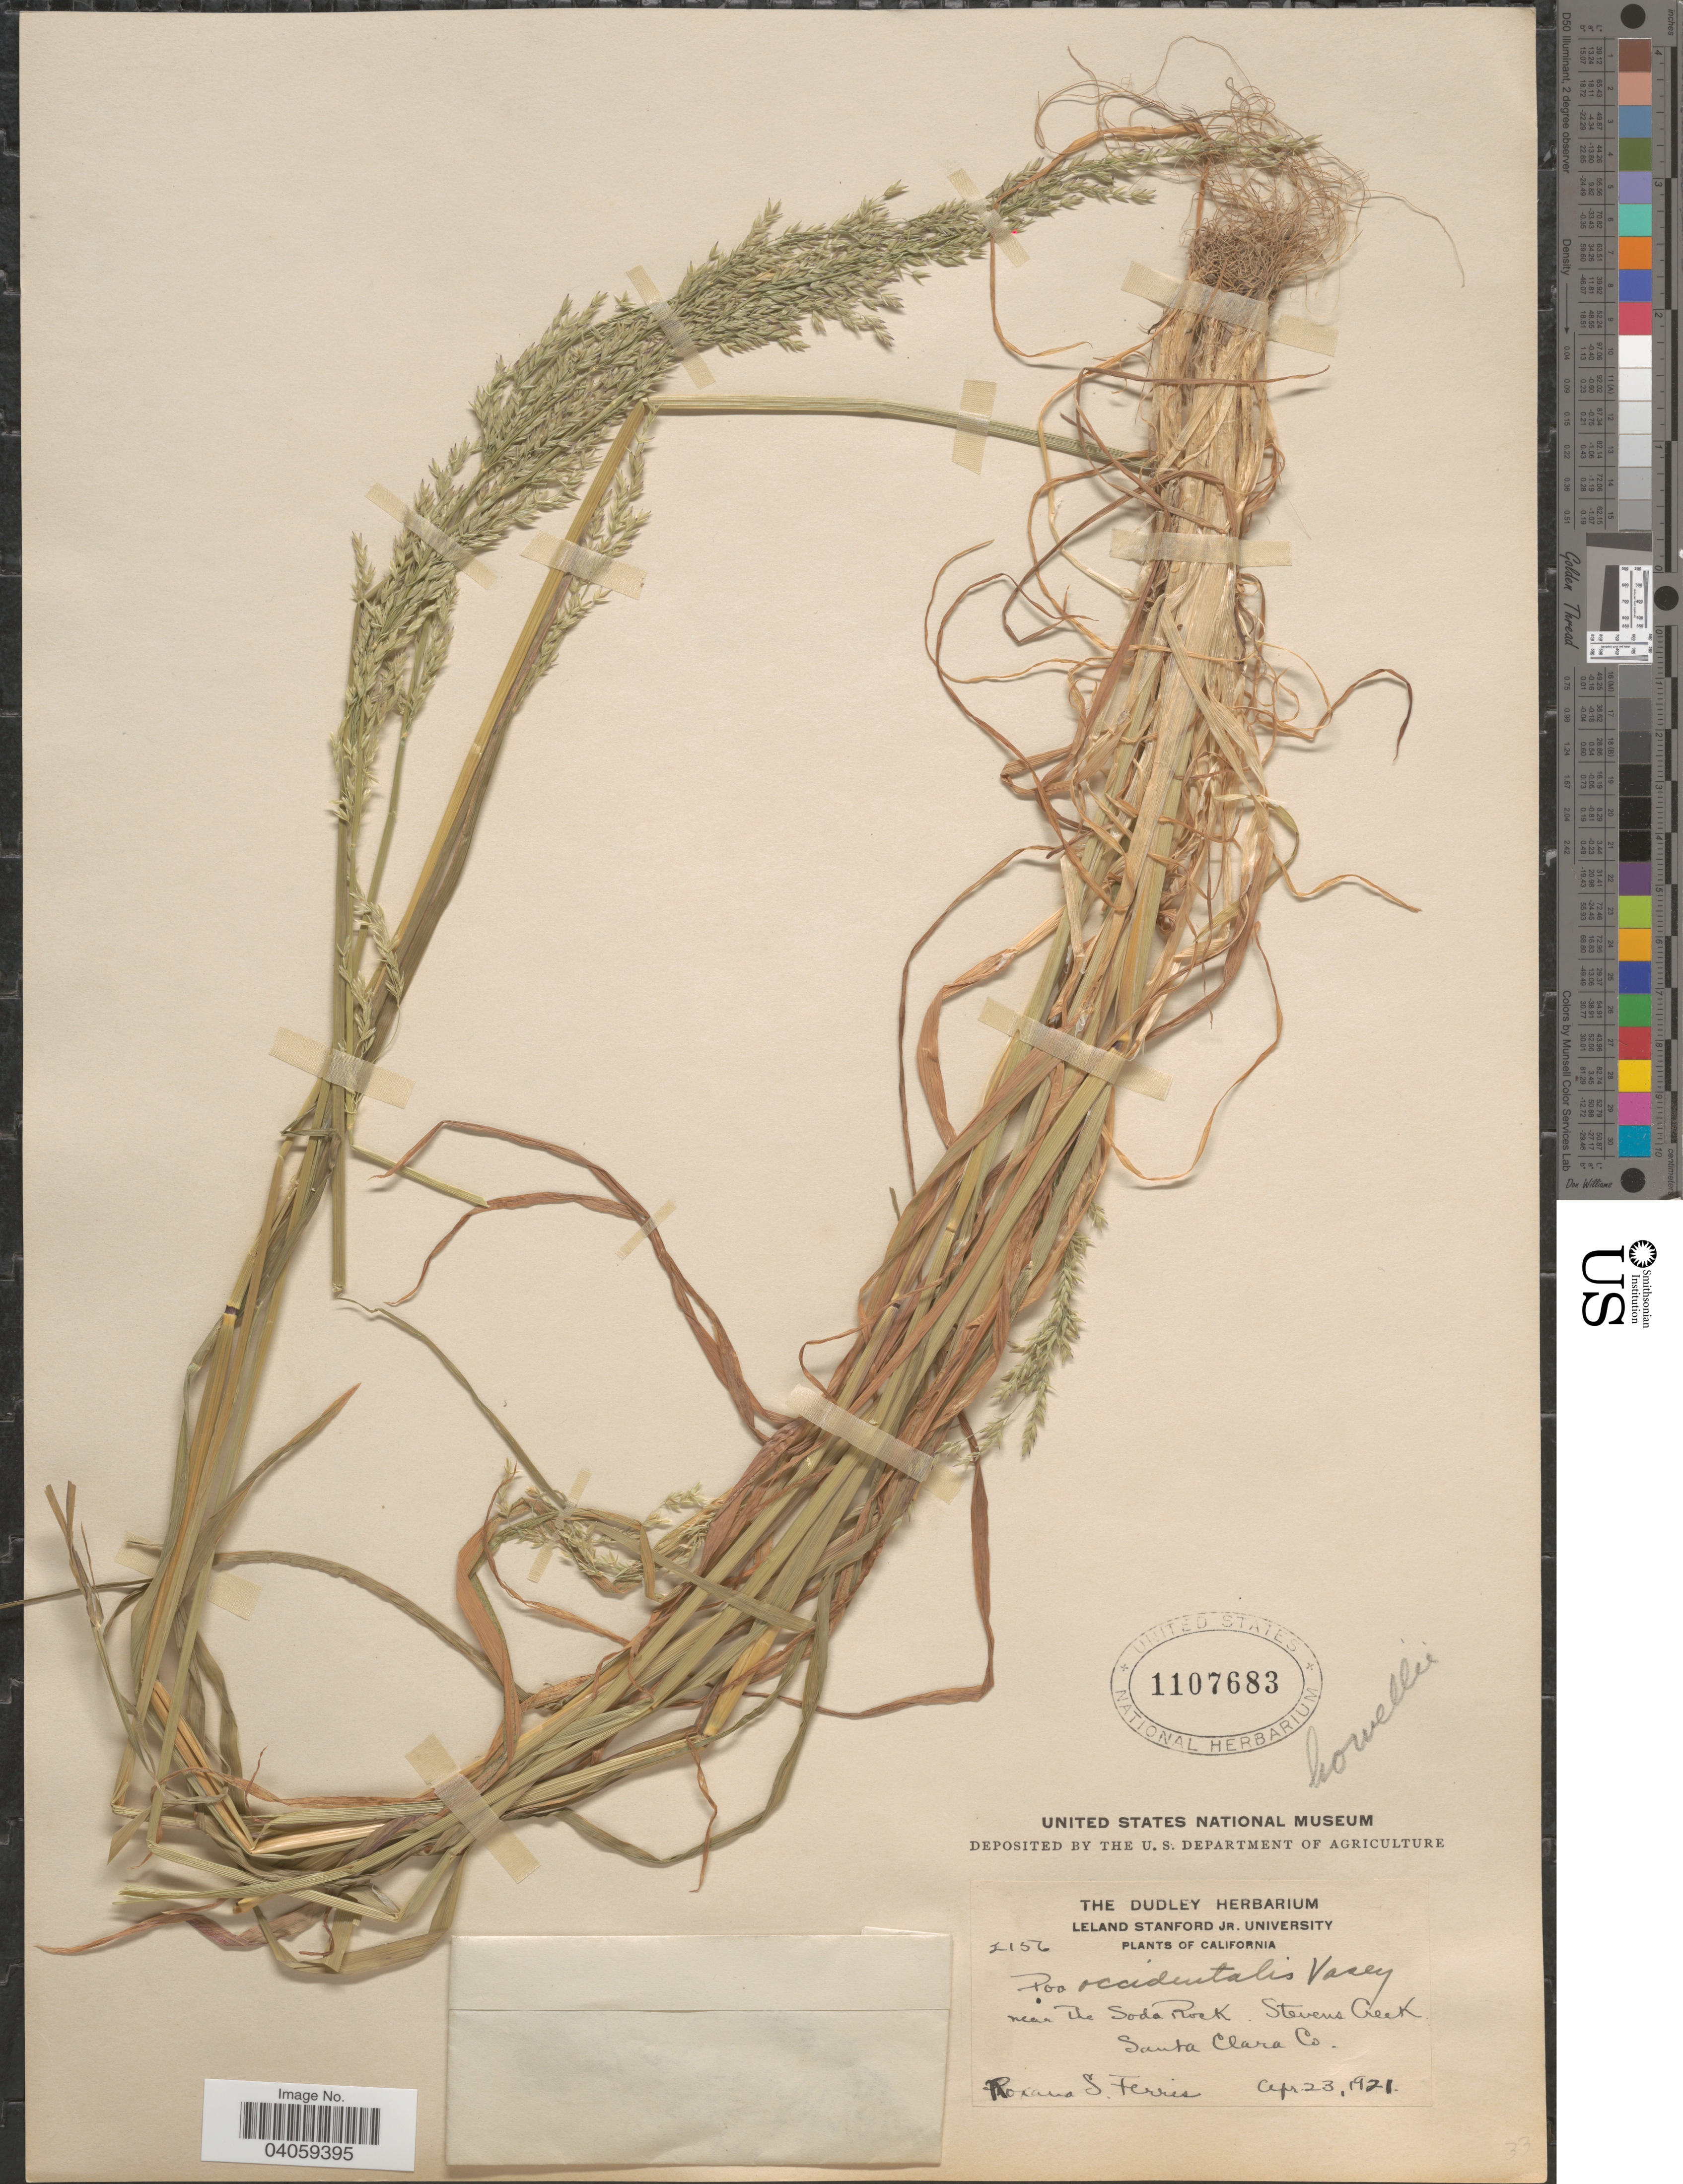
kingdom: Plantae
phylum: Tracheophyta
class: Liliopsida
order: Poales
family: Poaceae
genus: Poa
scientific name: Poa howellii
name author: Vasey & Scribn.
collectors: R. S. Ferris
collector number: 2156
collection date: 1921-04-23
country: United States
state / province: California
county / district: Santa Clara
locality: Near The Soda Rock. Stevens Creek. Santa Clara Co.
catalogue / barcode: US 1107683